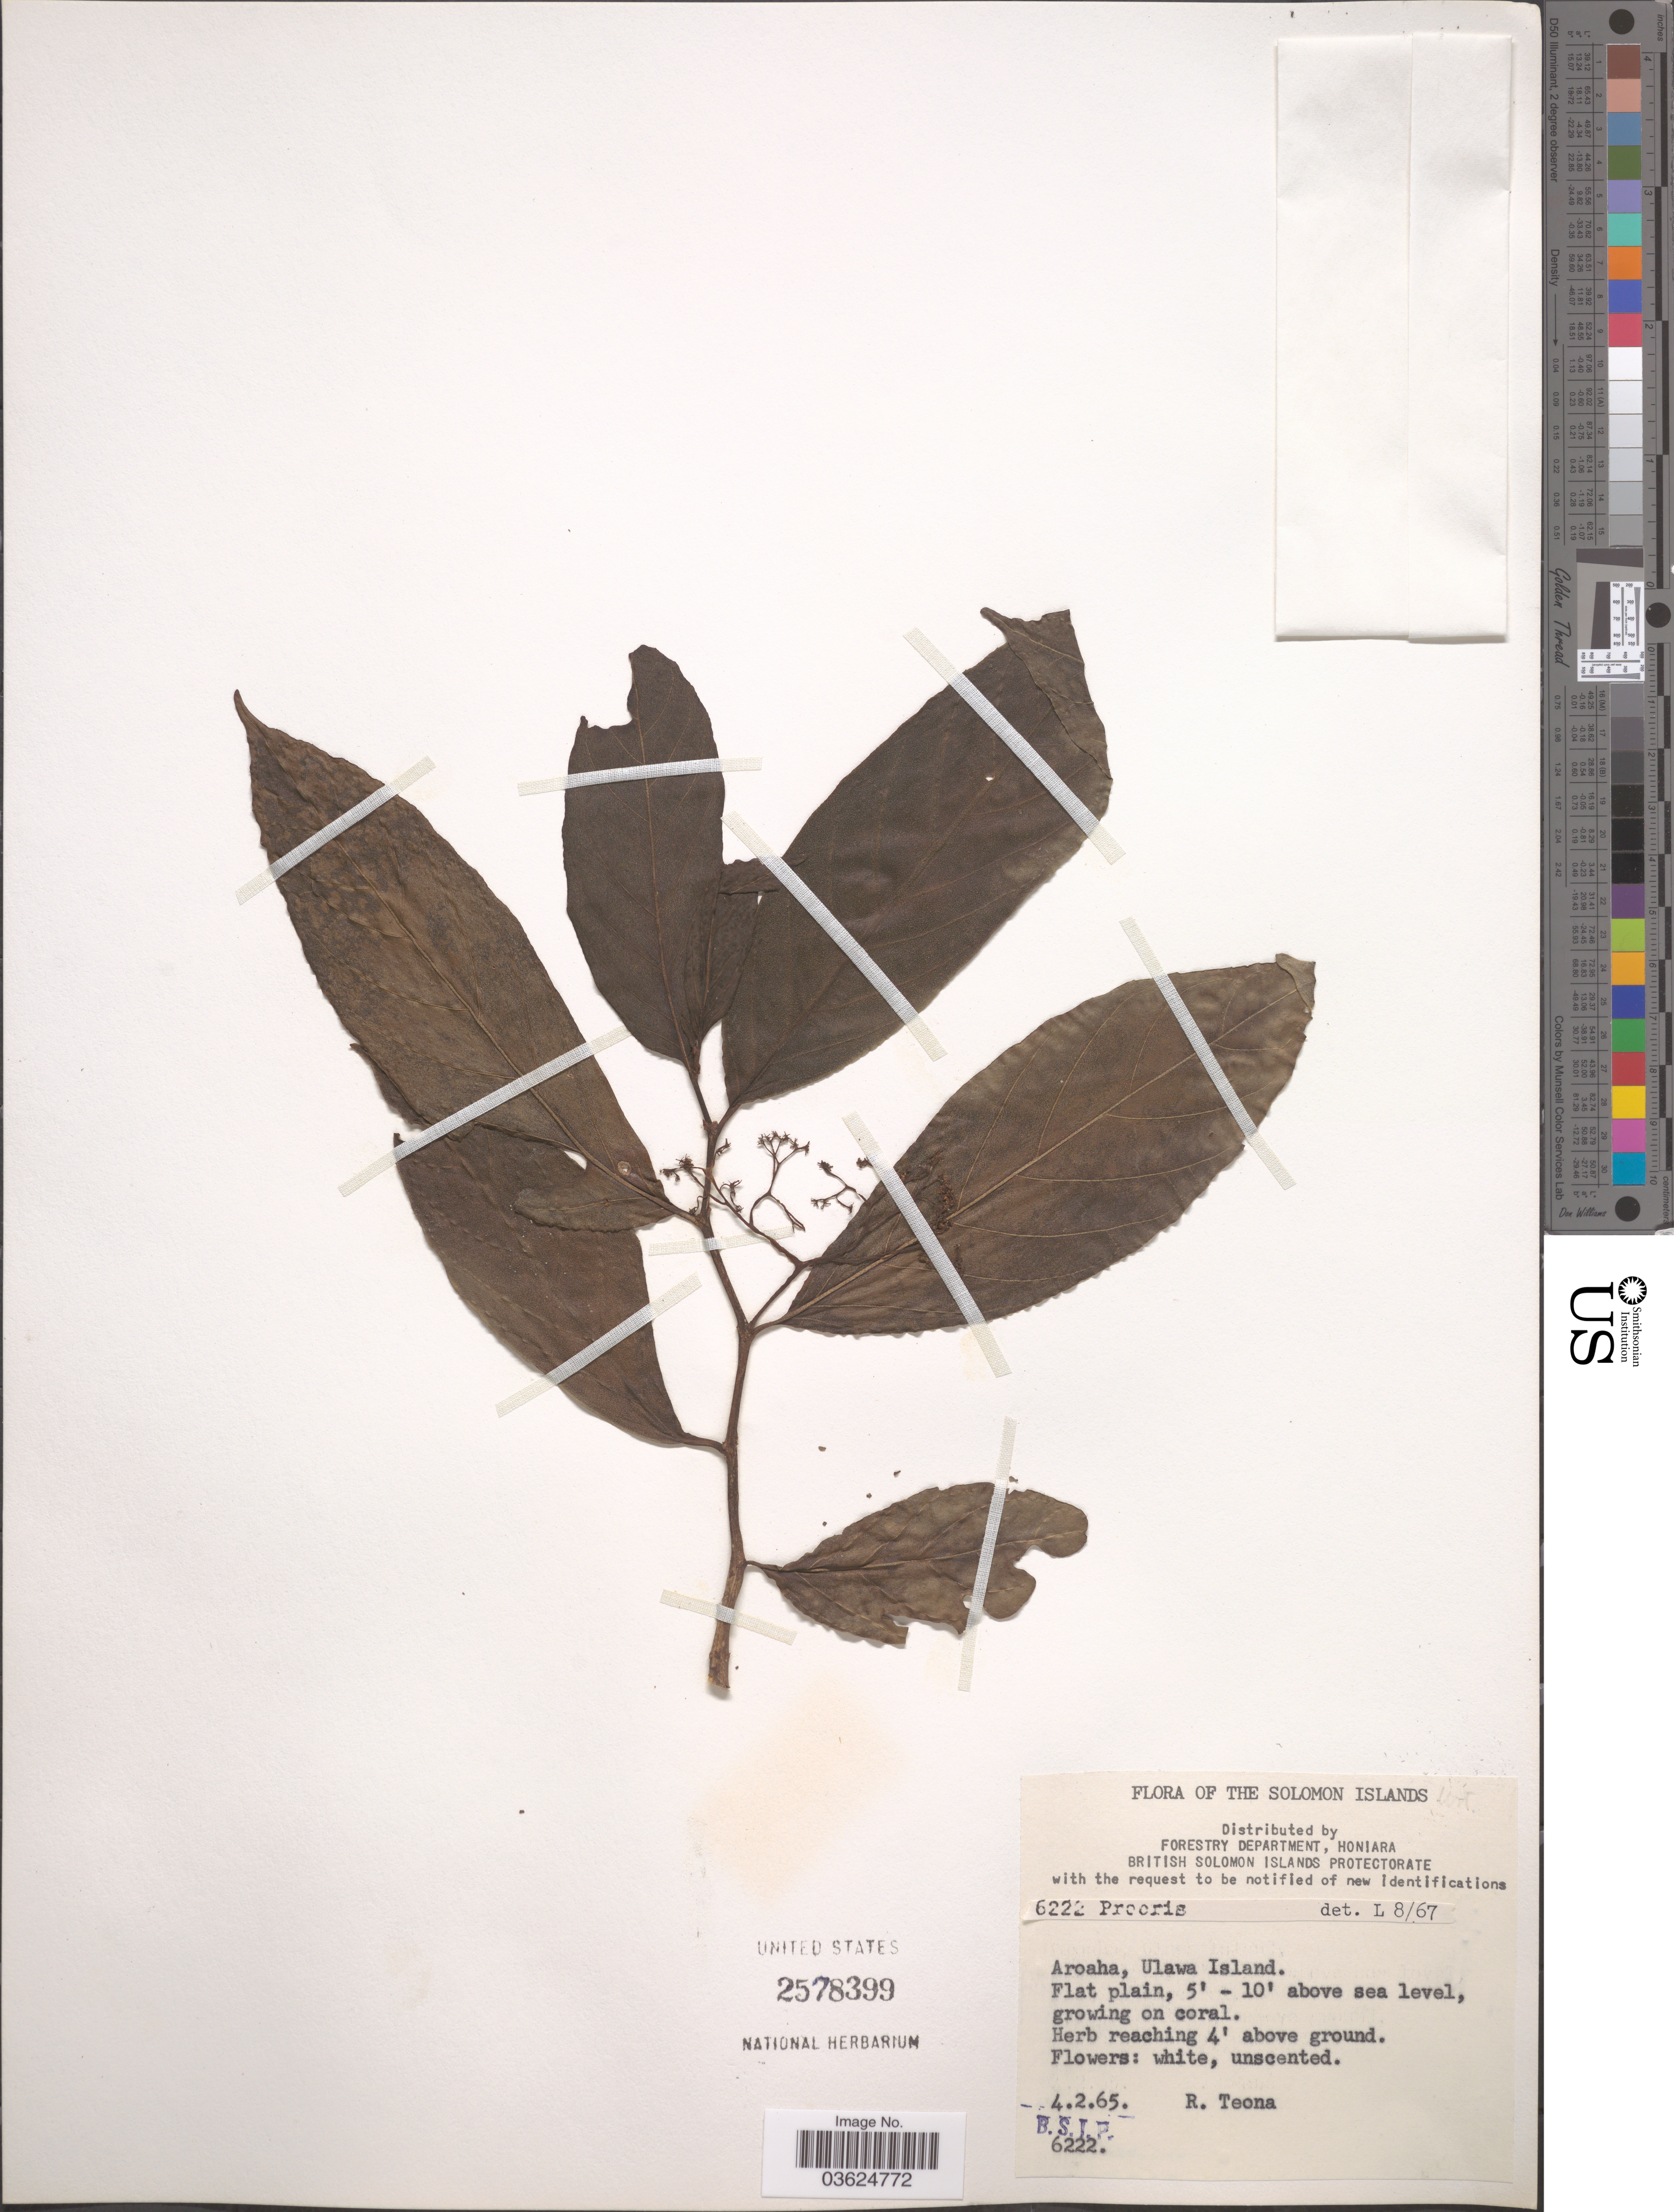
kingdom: Plantae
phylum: Tracheophyta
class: Magnoliopsida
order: Rosales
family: Urticaceae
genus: Procris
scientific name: Procris sp.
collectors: R. Teona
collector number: BSIP 6222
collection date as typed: Transcribed d/m/y: 4/2/65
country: Solomon Islands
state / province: Solomon Islands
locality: Aroaha, Ulawa Island.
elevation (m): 3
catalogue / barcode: US 2578399